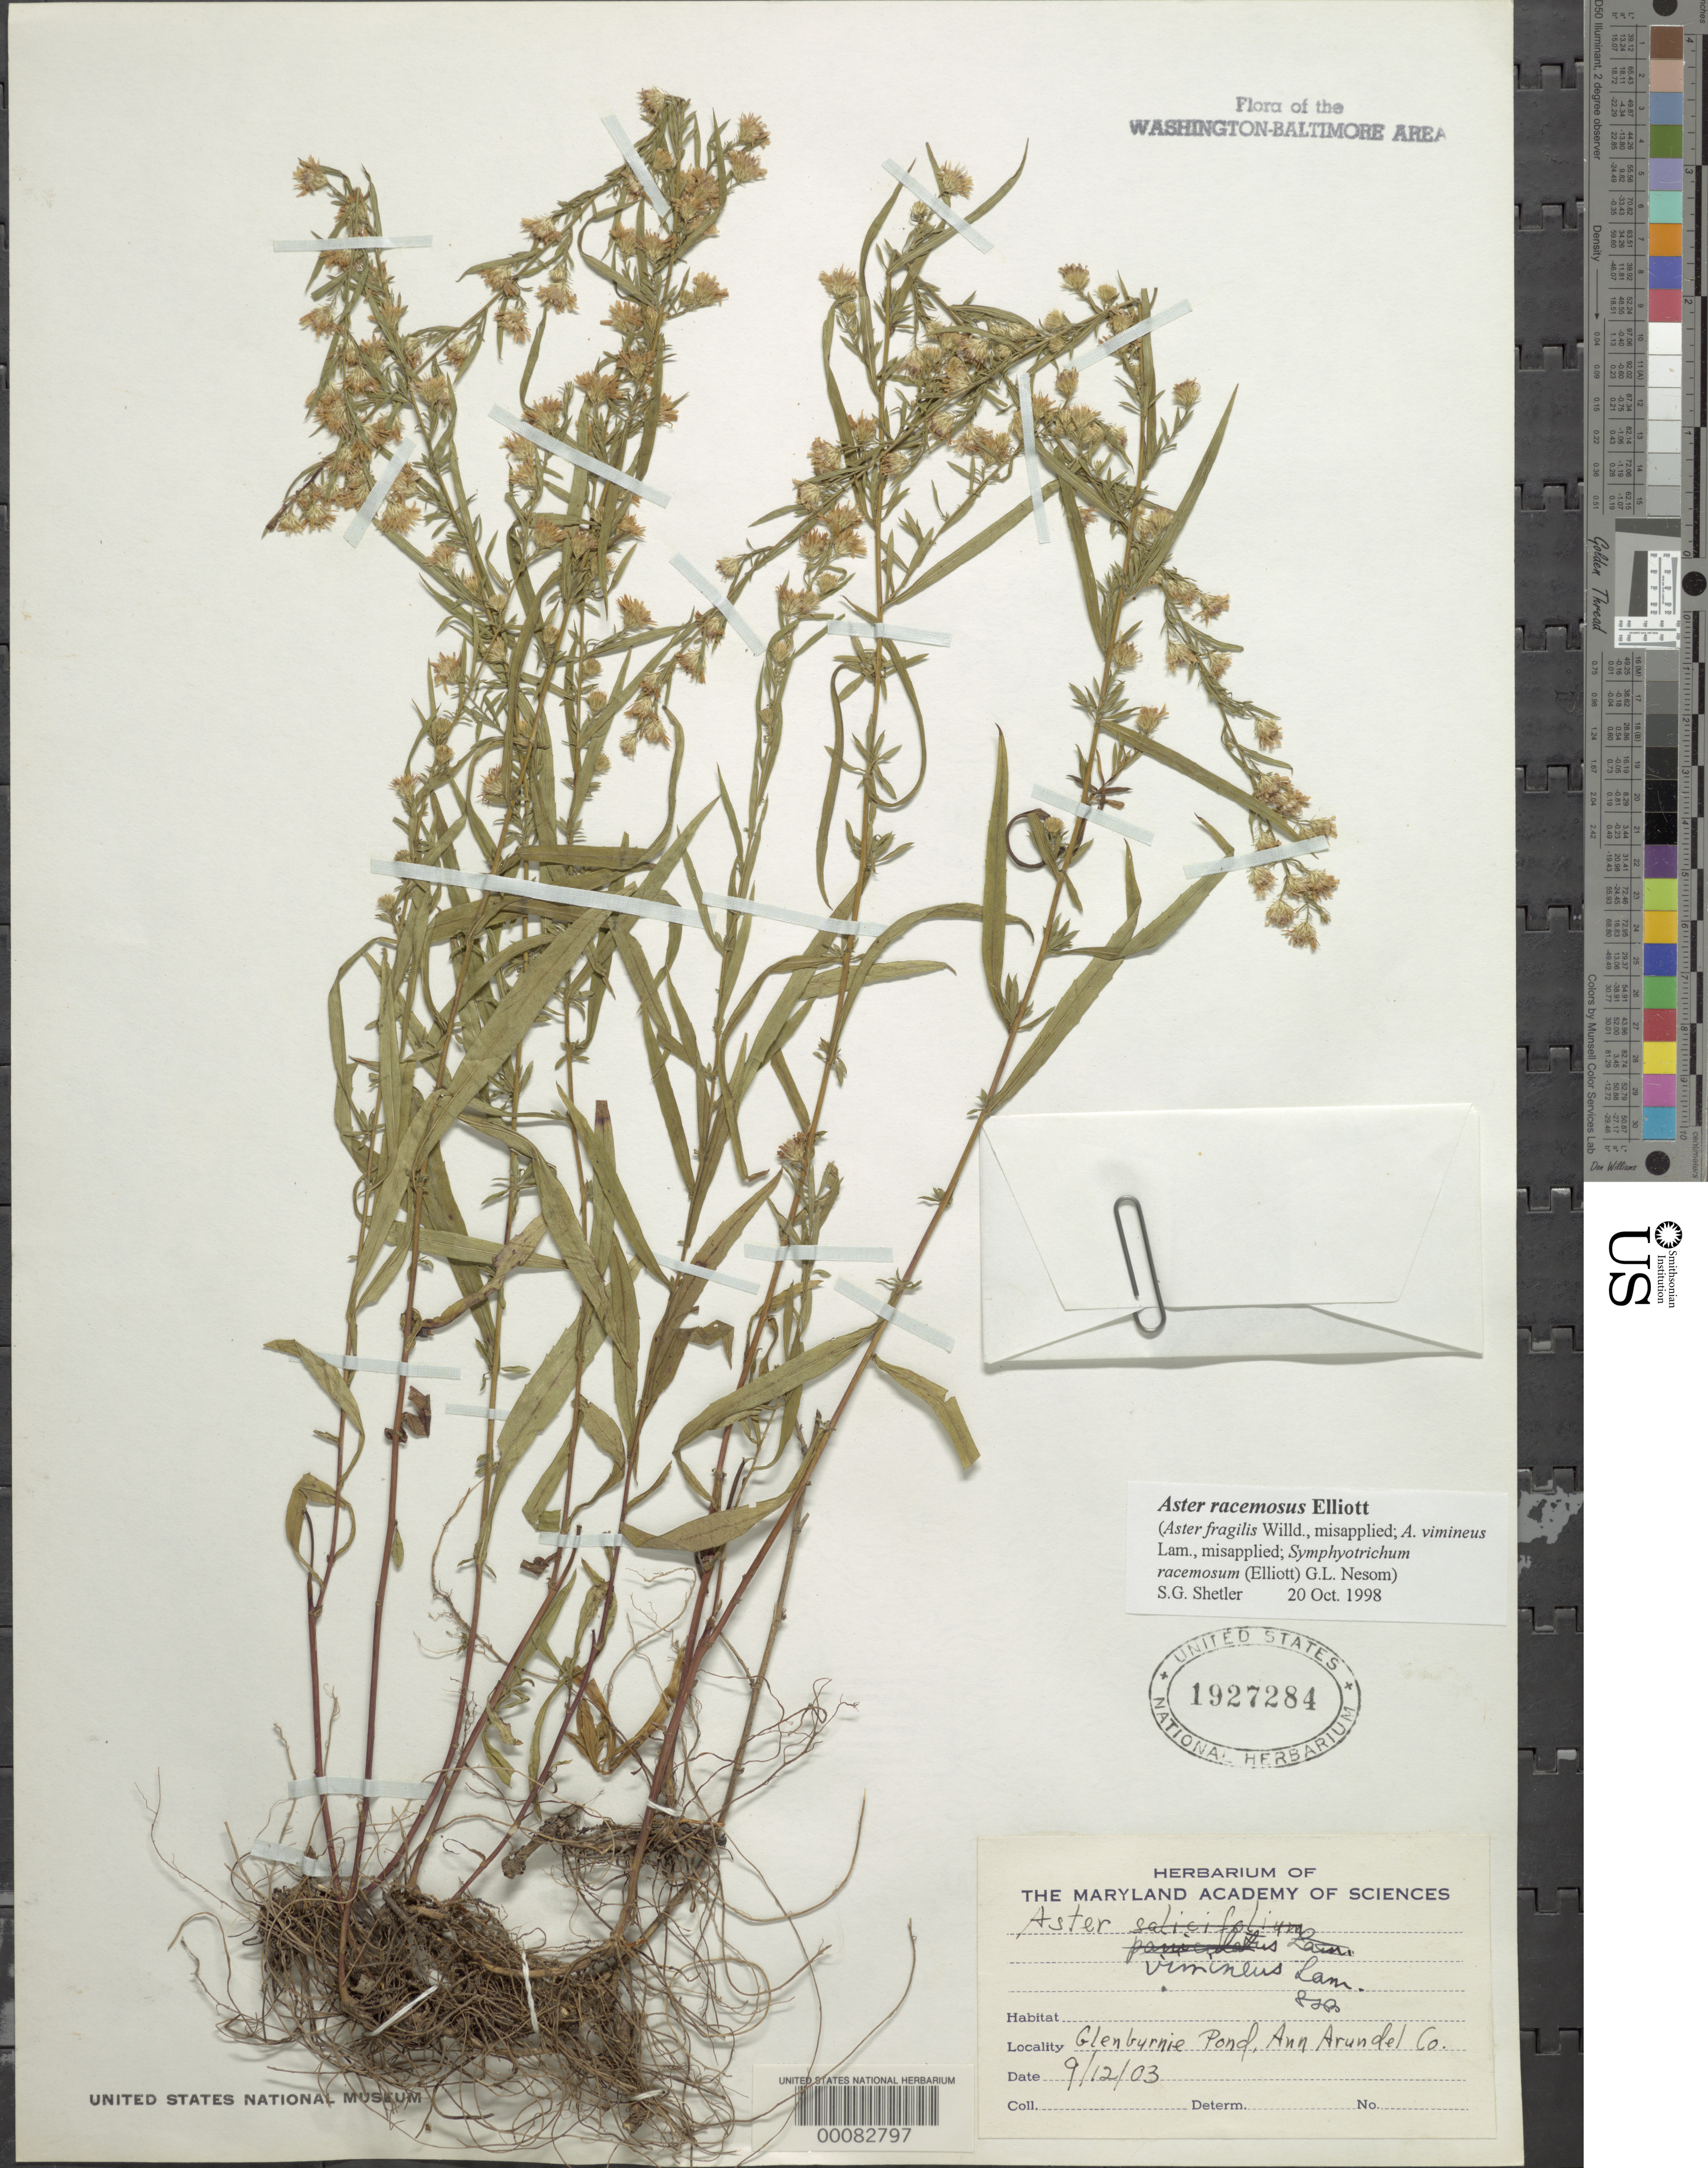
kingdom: Plantae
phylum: Tracheophyta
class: Magnoliopsida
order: Asterales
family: Asteraceae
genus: Symphyotrichum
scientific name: Symphyotrichum racemosum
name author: (Elliott) G.L. Nesom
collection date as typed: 12 Sep 1903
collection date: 1903-09-12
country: United States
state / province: Maryland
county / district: Anne Arundel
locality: Glenburnie Pond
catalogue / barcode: US 1927284